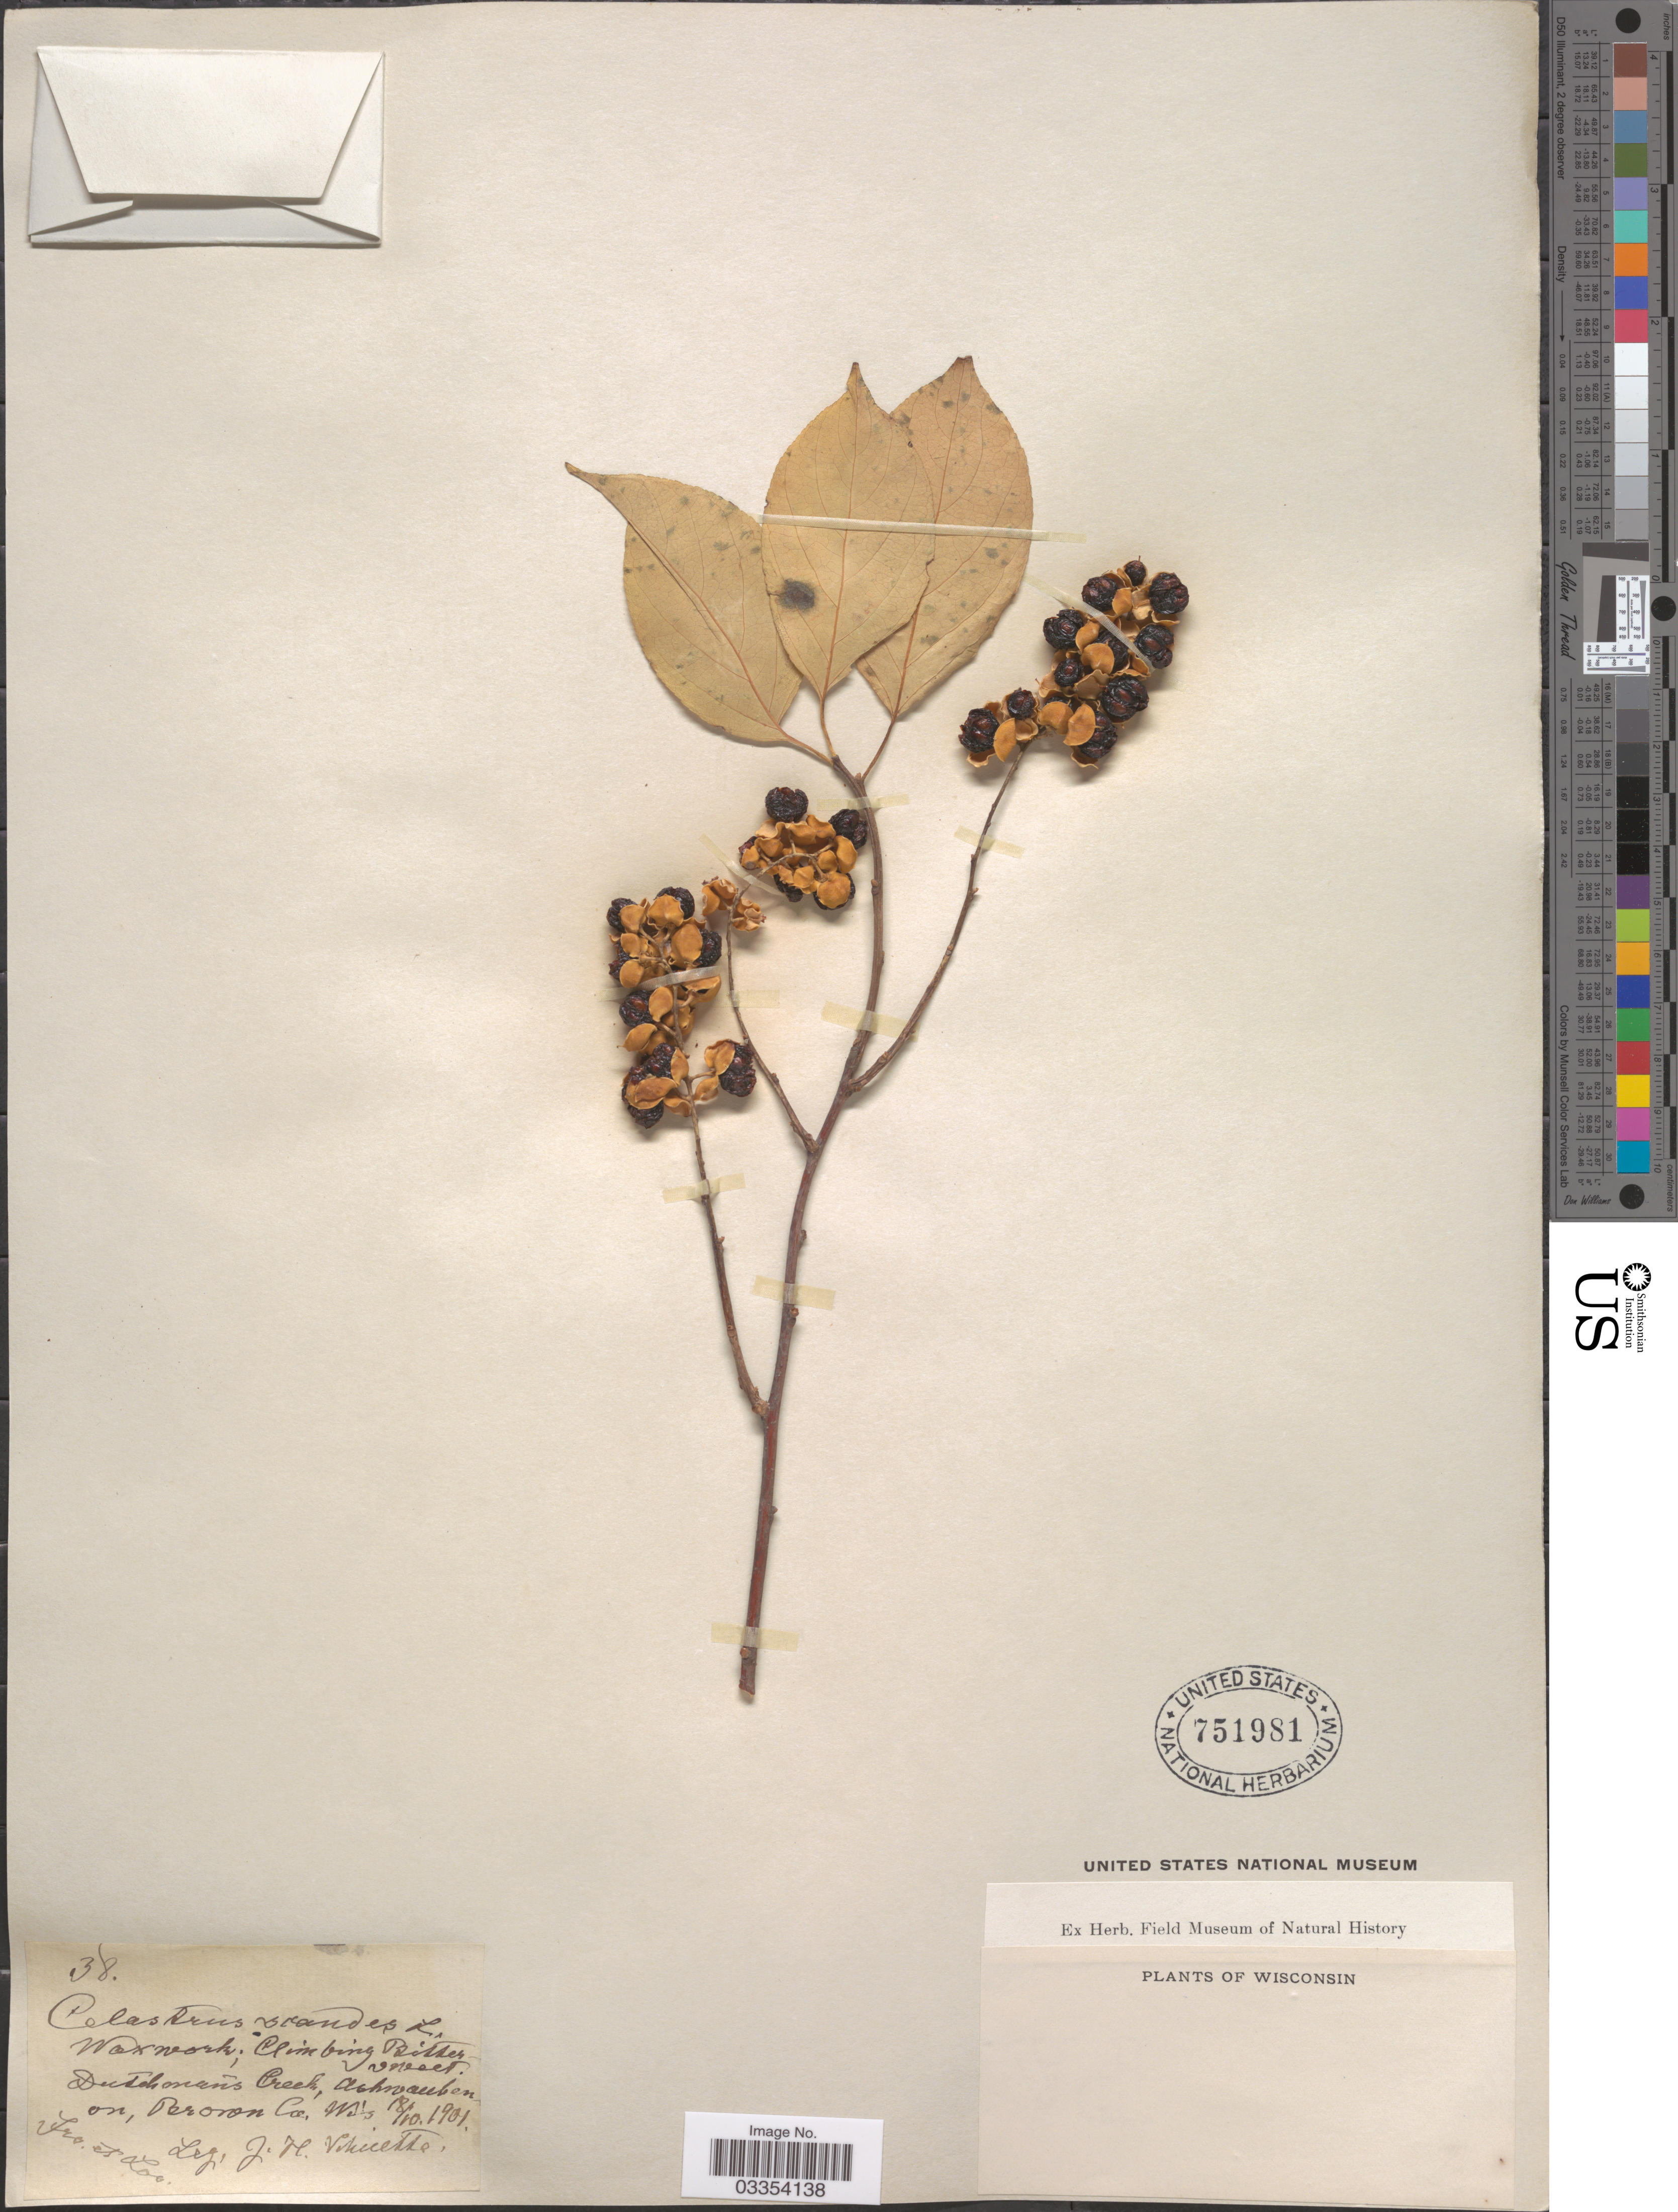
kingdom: Plantae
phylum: Tracheophyta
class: Magnoliopsida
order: Celastrales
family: Celastraceae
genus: Celastrus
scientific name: Celastrus scandens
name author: L.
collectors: J. H. Schuette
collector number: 38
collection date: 1901-10-18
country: United States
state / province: Wisconsin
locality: Dutchman's Creek, Ashwaubenon, Brown Co.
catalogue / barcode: US 751981